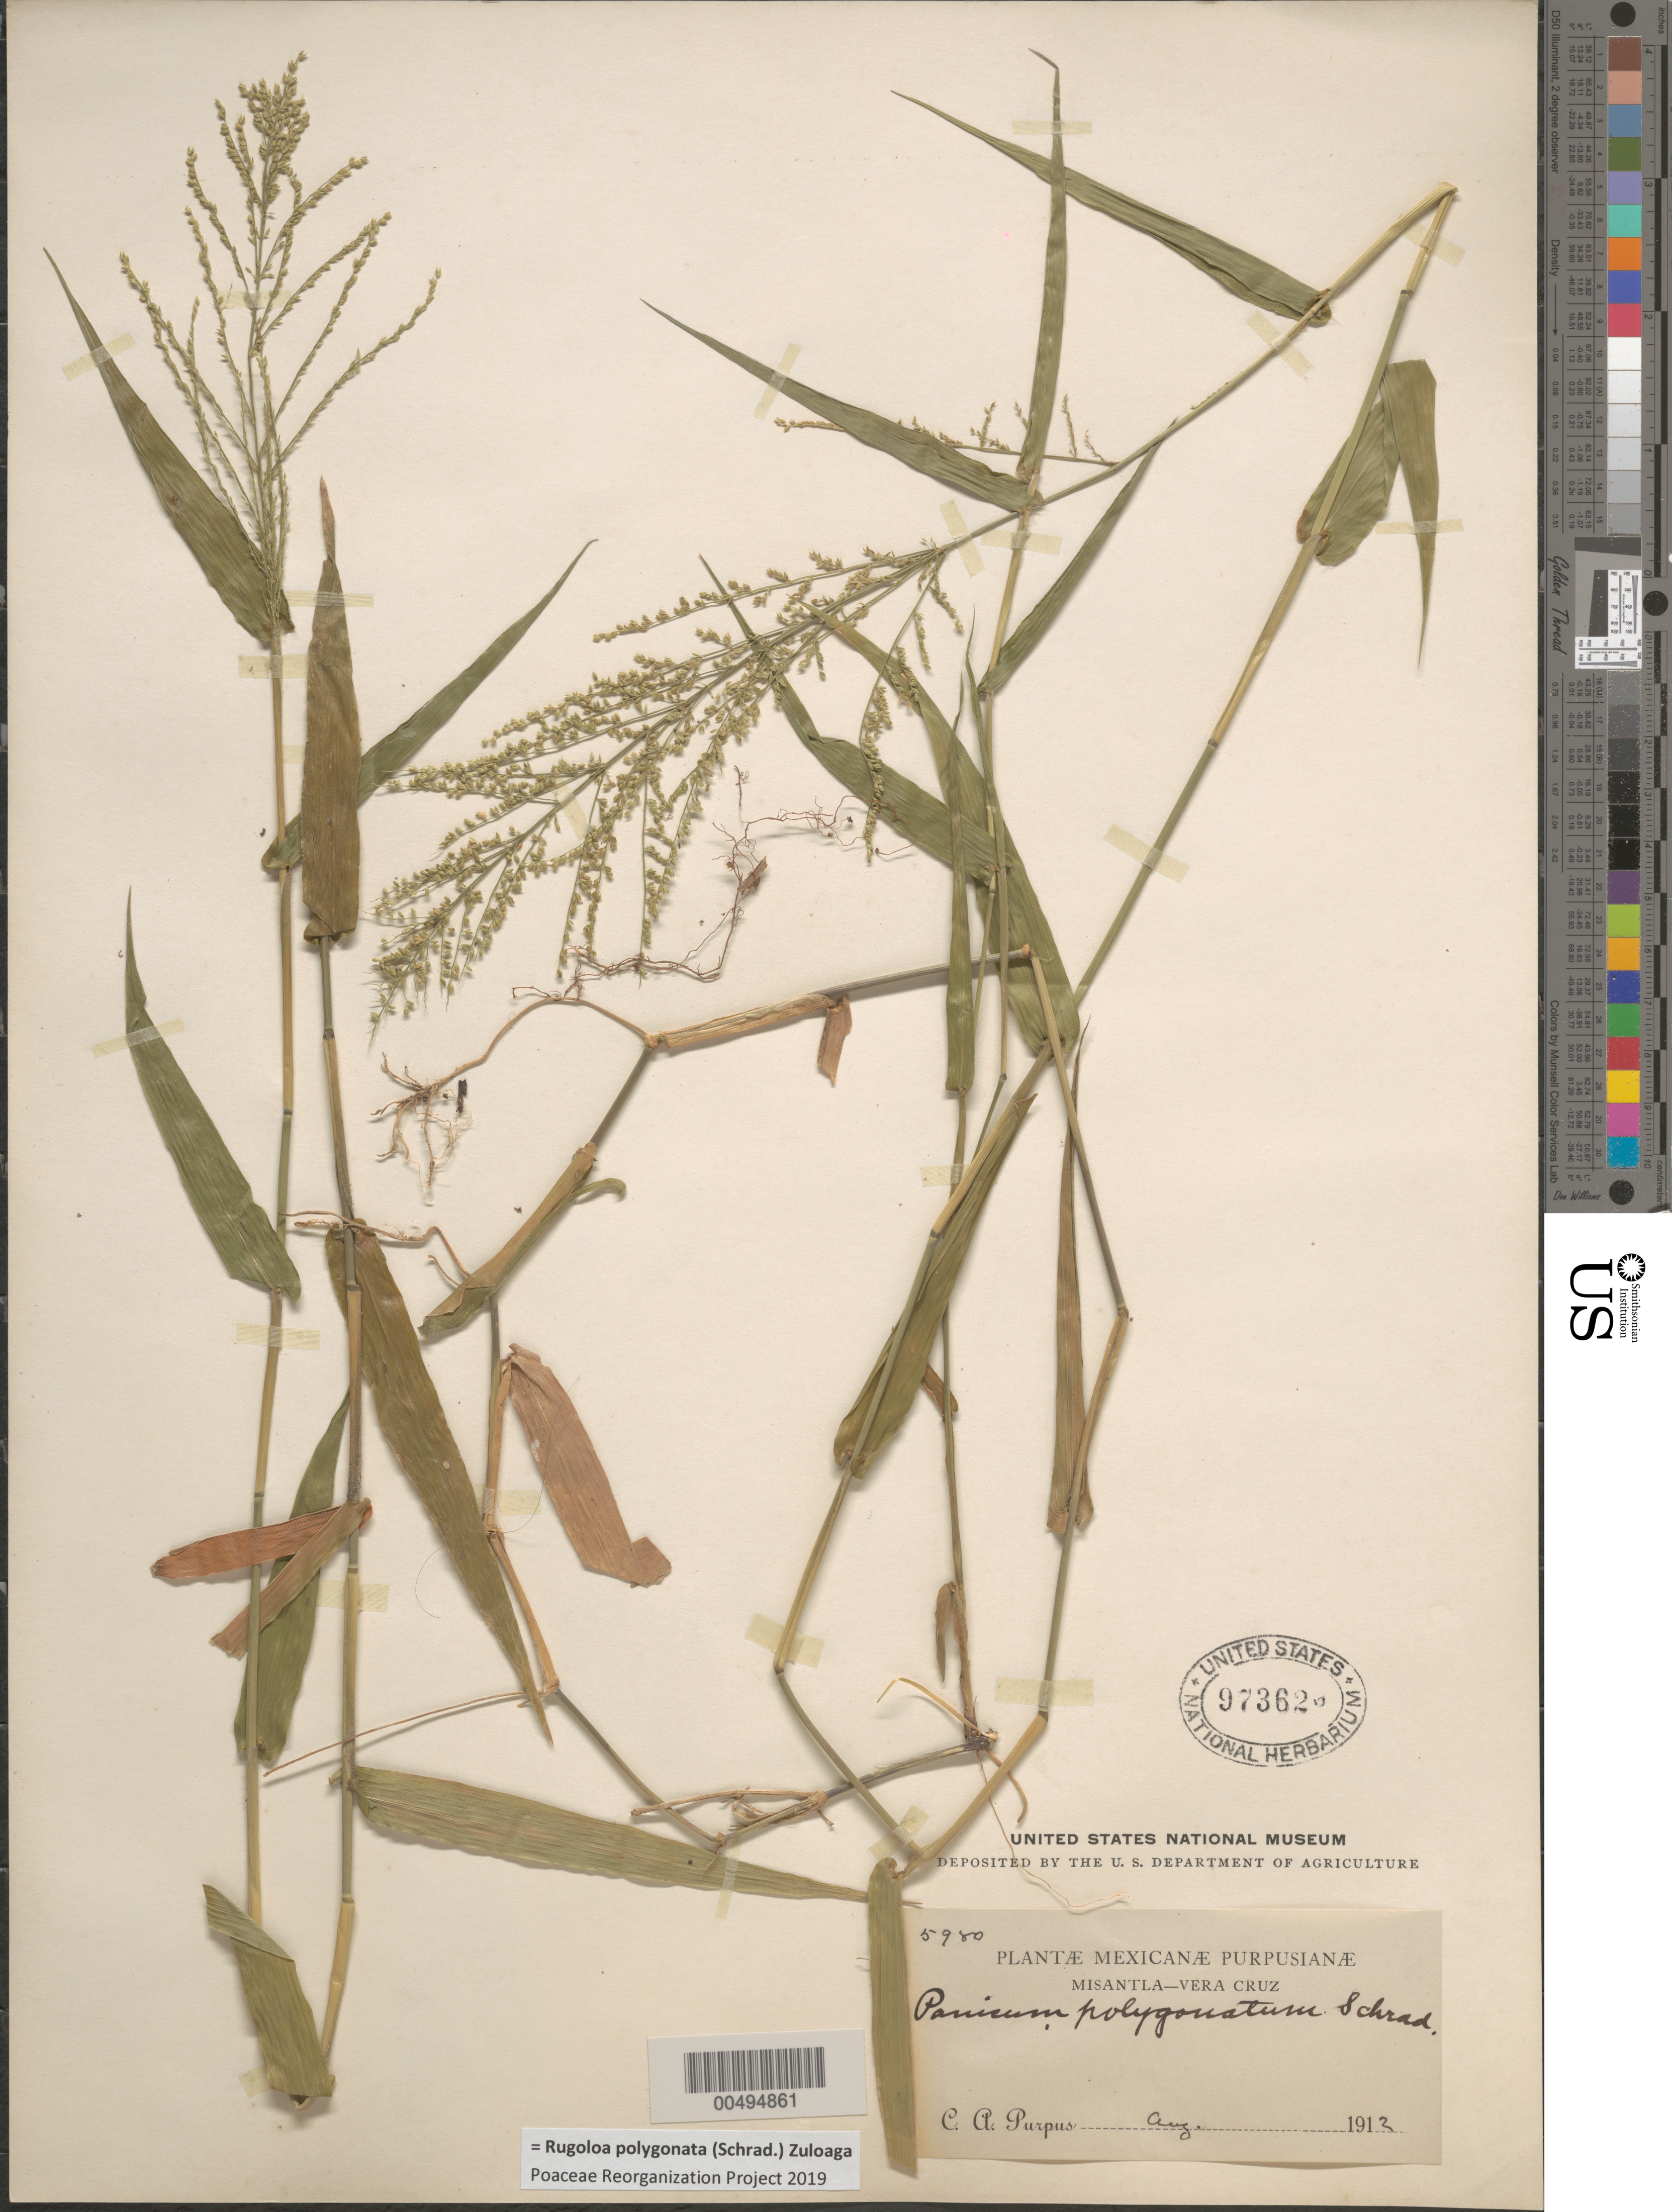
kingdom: Plantae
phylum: Tracheophyta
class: Liliopsida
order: Poales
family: Poaceae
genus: Panicum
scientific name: Panicum boliviense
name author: Hack.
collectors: C. A. Purpus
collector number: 5980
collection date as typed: Aug 1912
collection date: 1912-08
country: Mexico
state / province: Veracruz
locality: Misantla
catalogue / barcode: US 973620